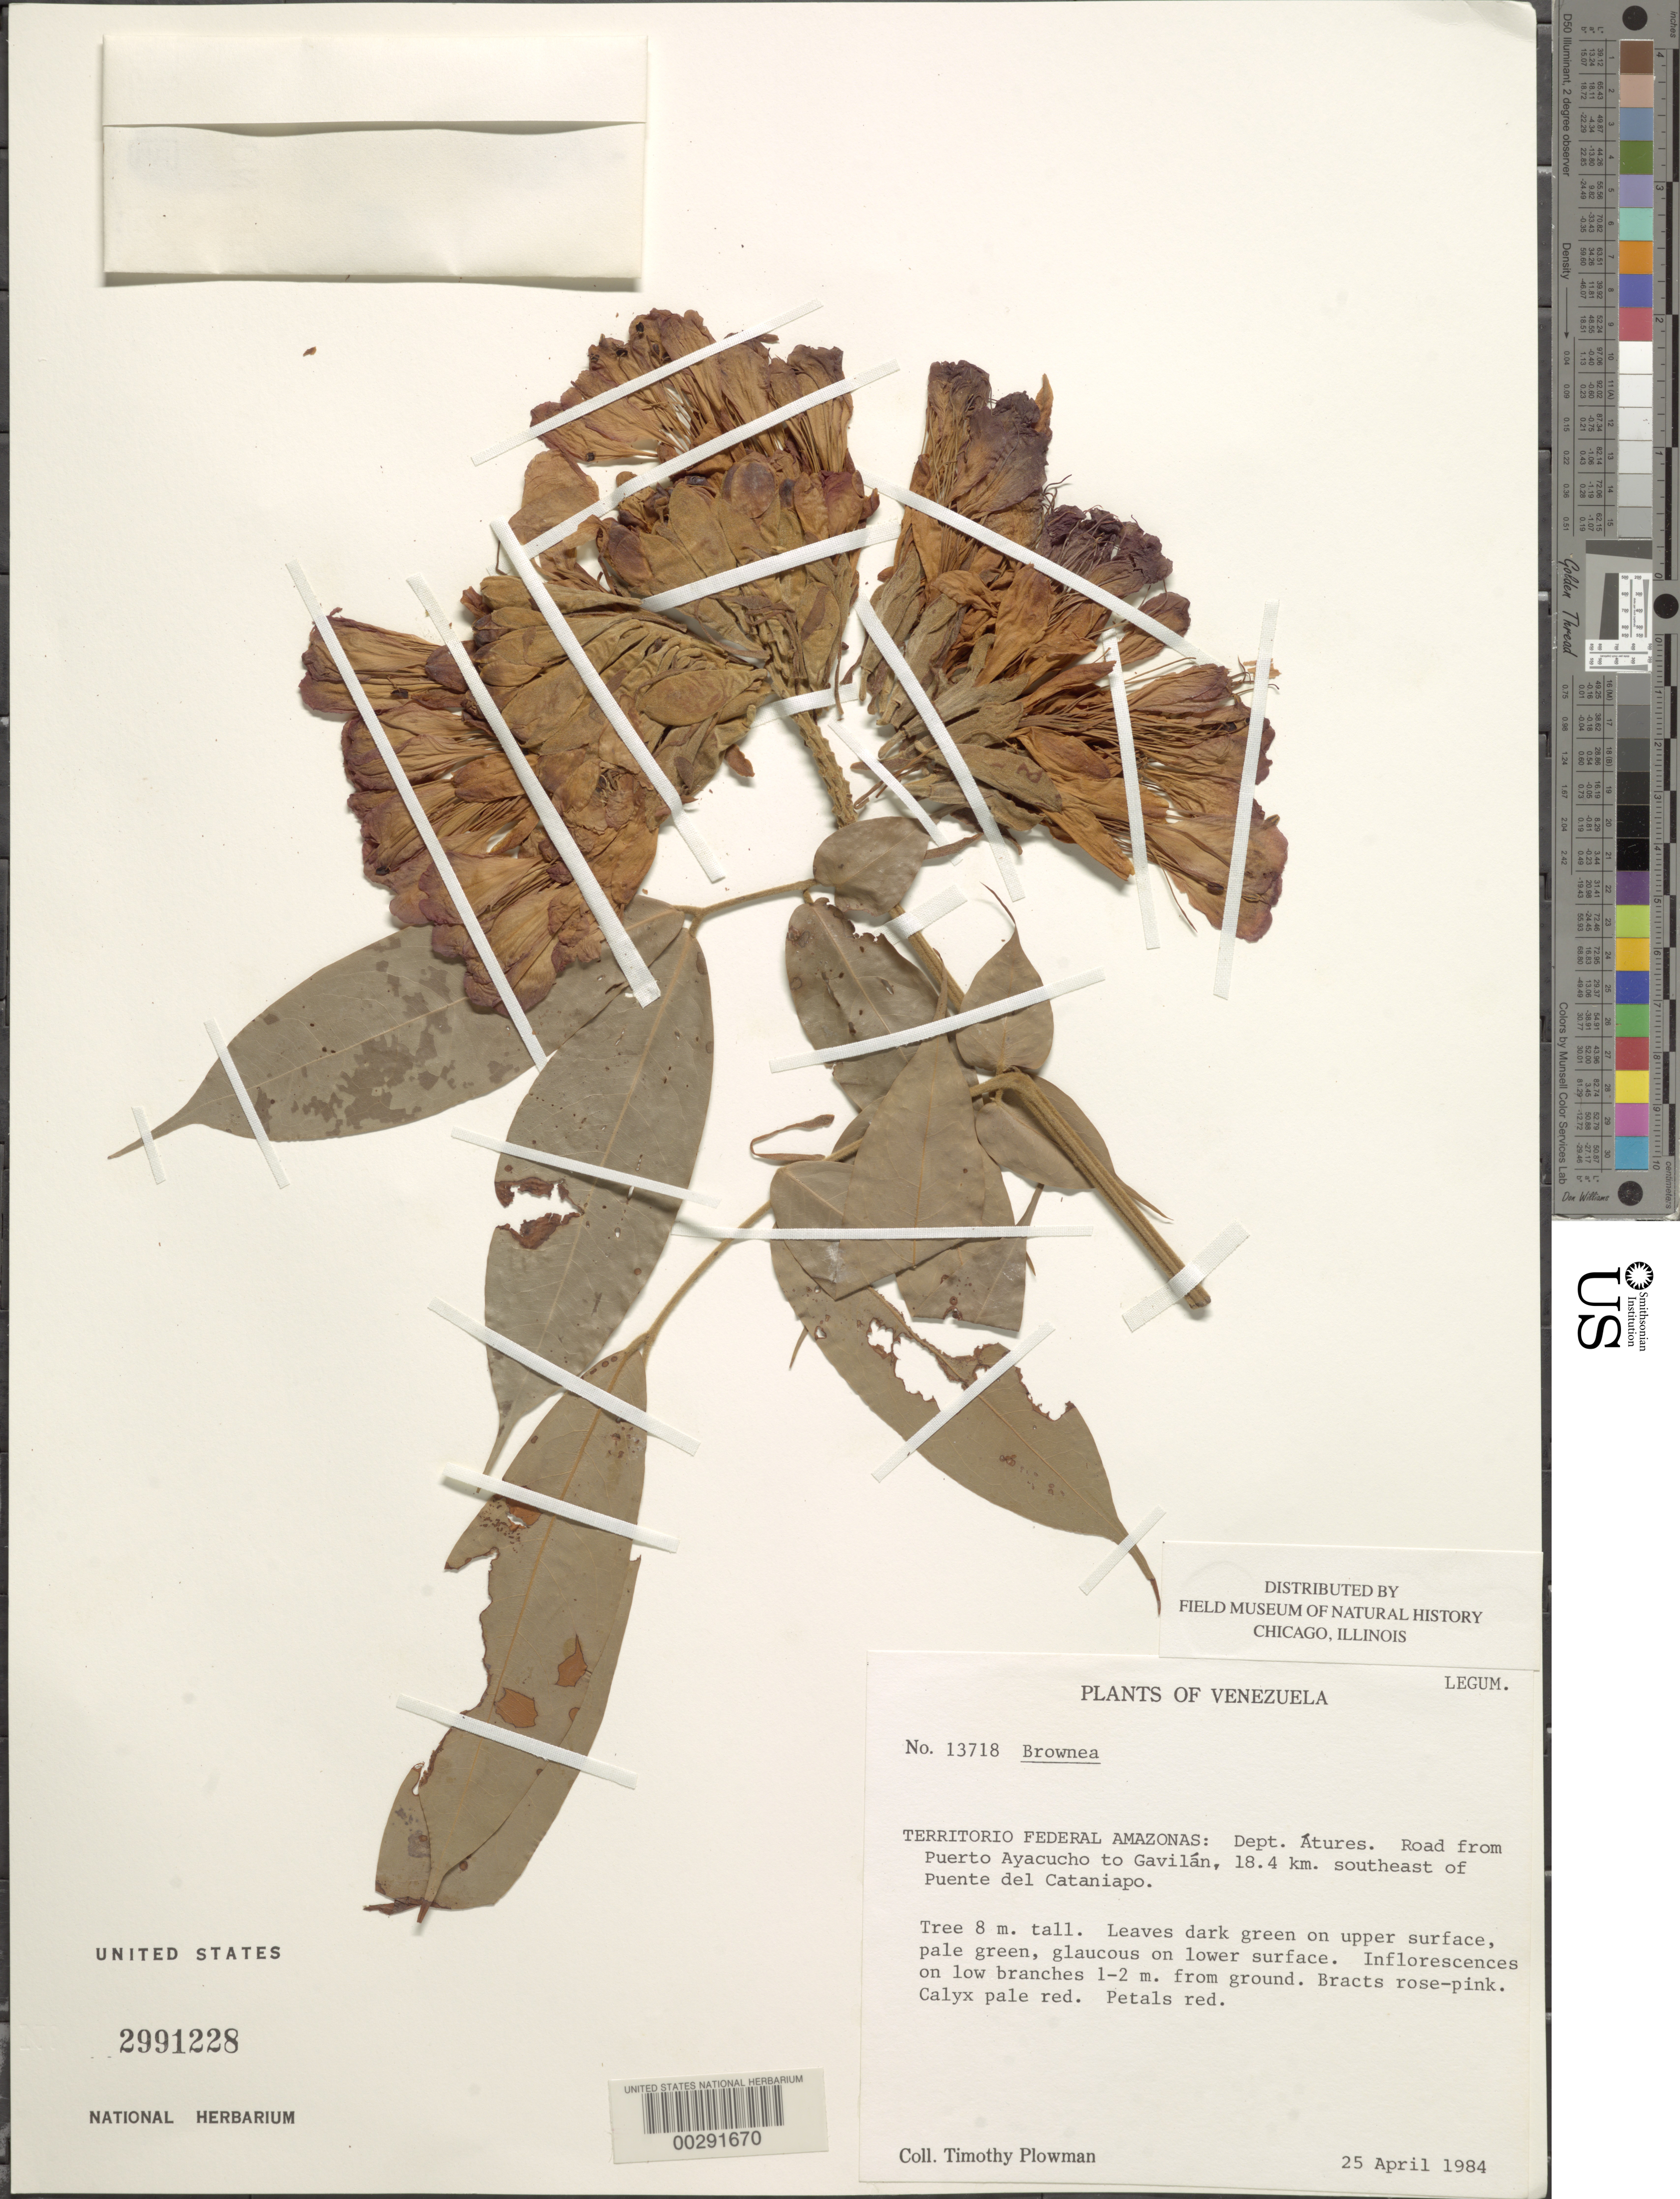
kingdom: Plantae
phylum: Tracheophyta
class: Magnoliopsida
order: Fabales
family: Fabaceae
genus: Brownea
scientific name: Brownea grandiceps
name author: Jacq.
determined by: Santos-Silva, J.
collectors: T. Plowman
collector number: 13718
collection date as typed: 25 Apr 1984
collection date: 1984-04-25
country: Venezuela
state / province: Amazonas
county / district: Atures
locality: Road from puerto ayacucho to gavilan, 18.4 km se of puente del cataniapo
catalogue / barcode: US 2991228